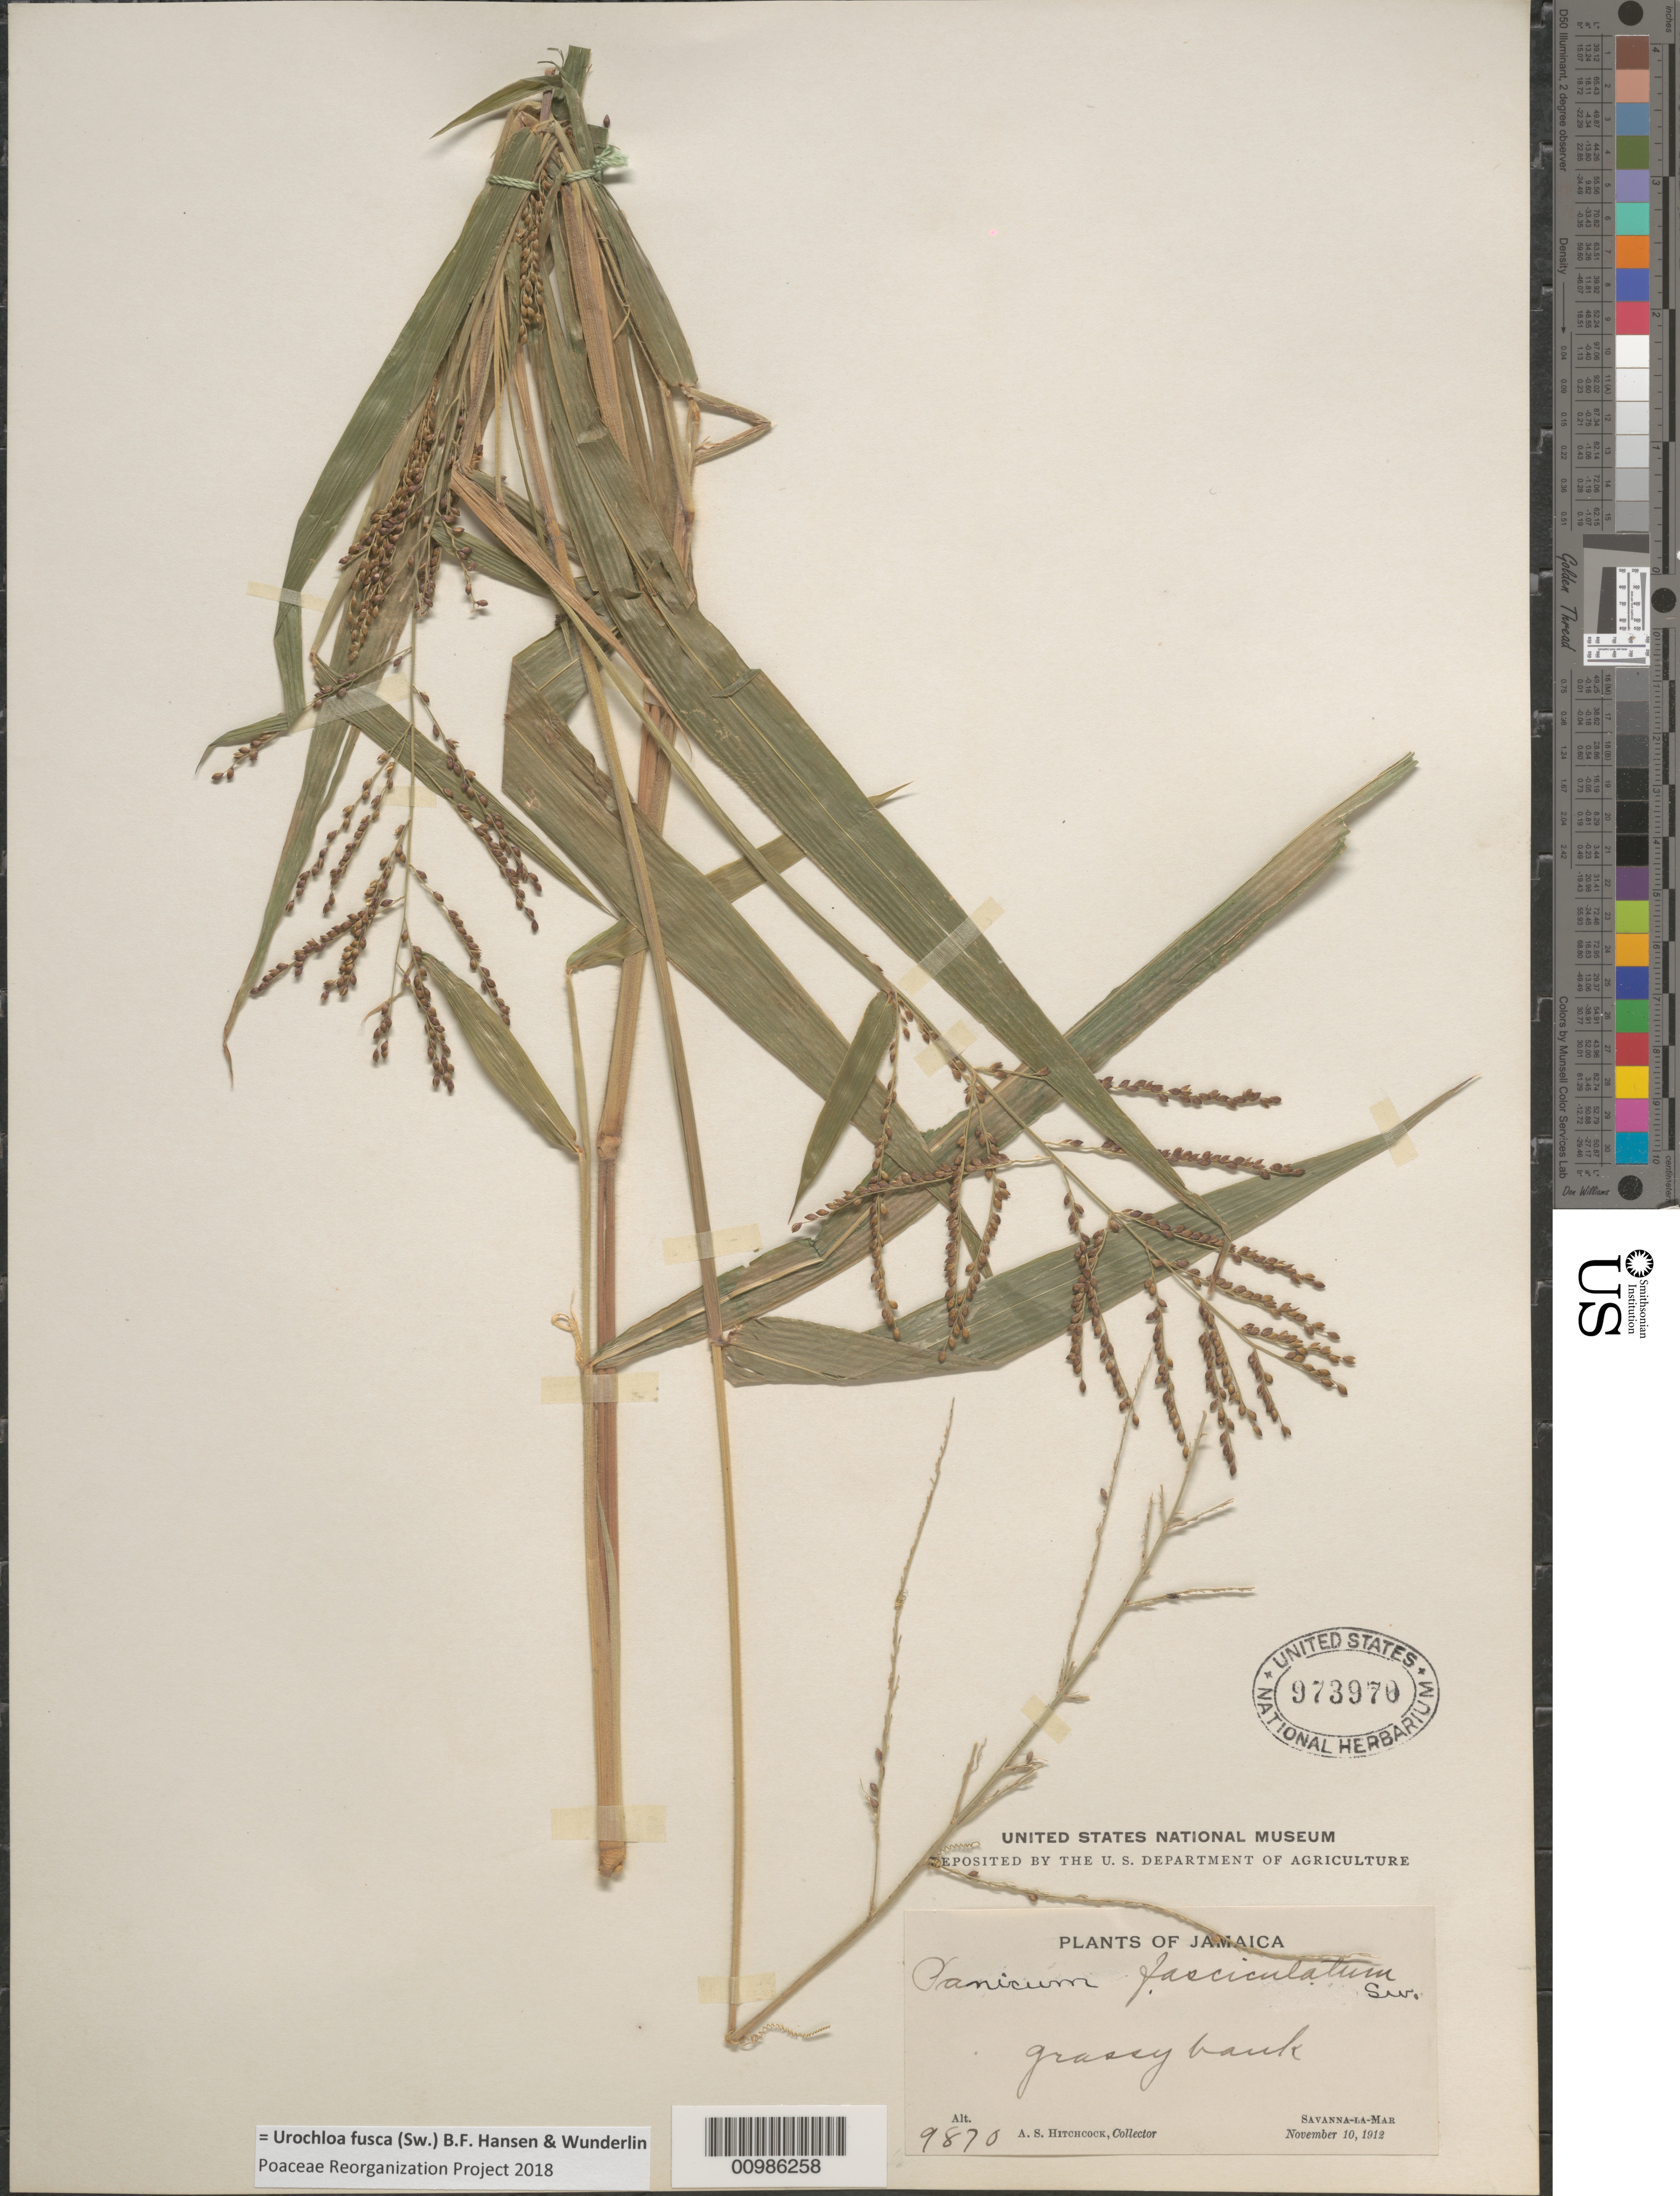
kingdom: Plantae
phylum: Tracheophyta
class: Liliopsida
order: Poales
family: Poaceae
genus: Brachiaria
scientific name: Brachiaria fasciculata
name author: (Sw.) Parodi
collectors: A. S. Hitchcock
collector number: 9870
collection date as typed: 10 Nov 1912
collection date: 1912-11-10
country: Jamaica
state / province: Westmoreland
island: Jamaica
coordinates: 0 N, 0 E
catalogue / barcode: US 973970